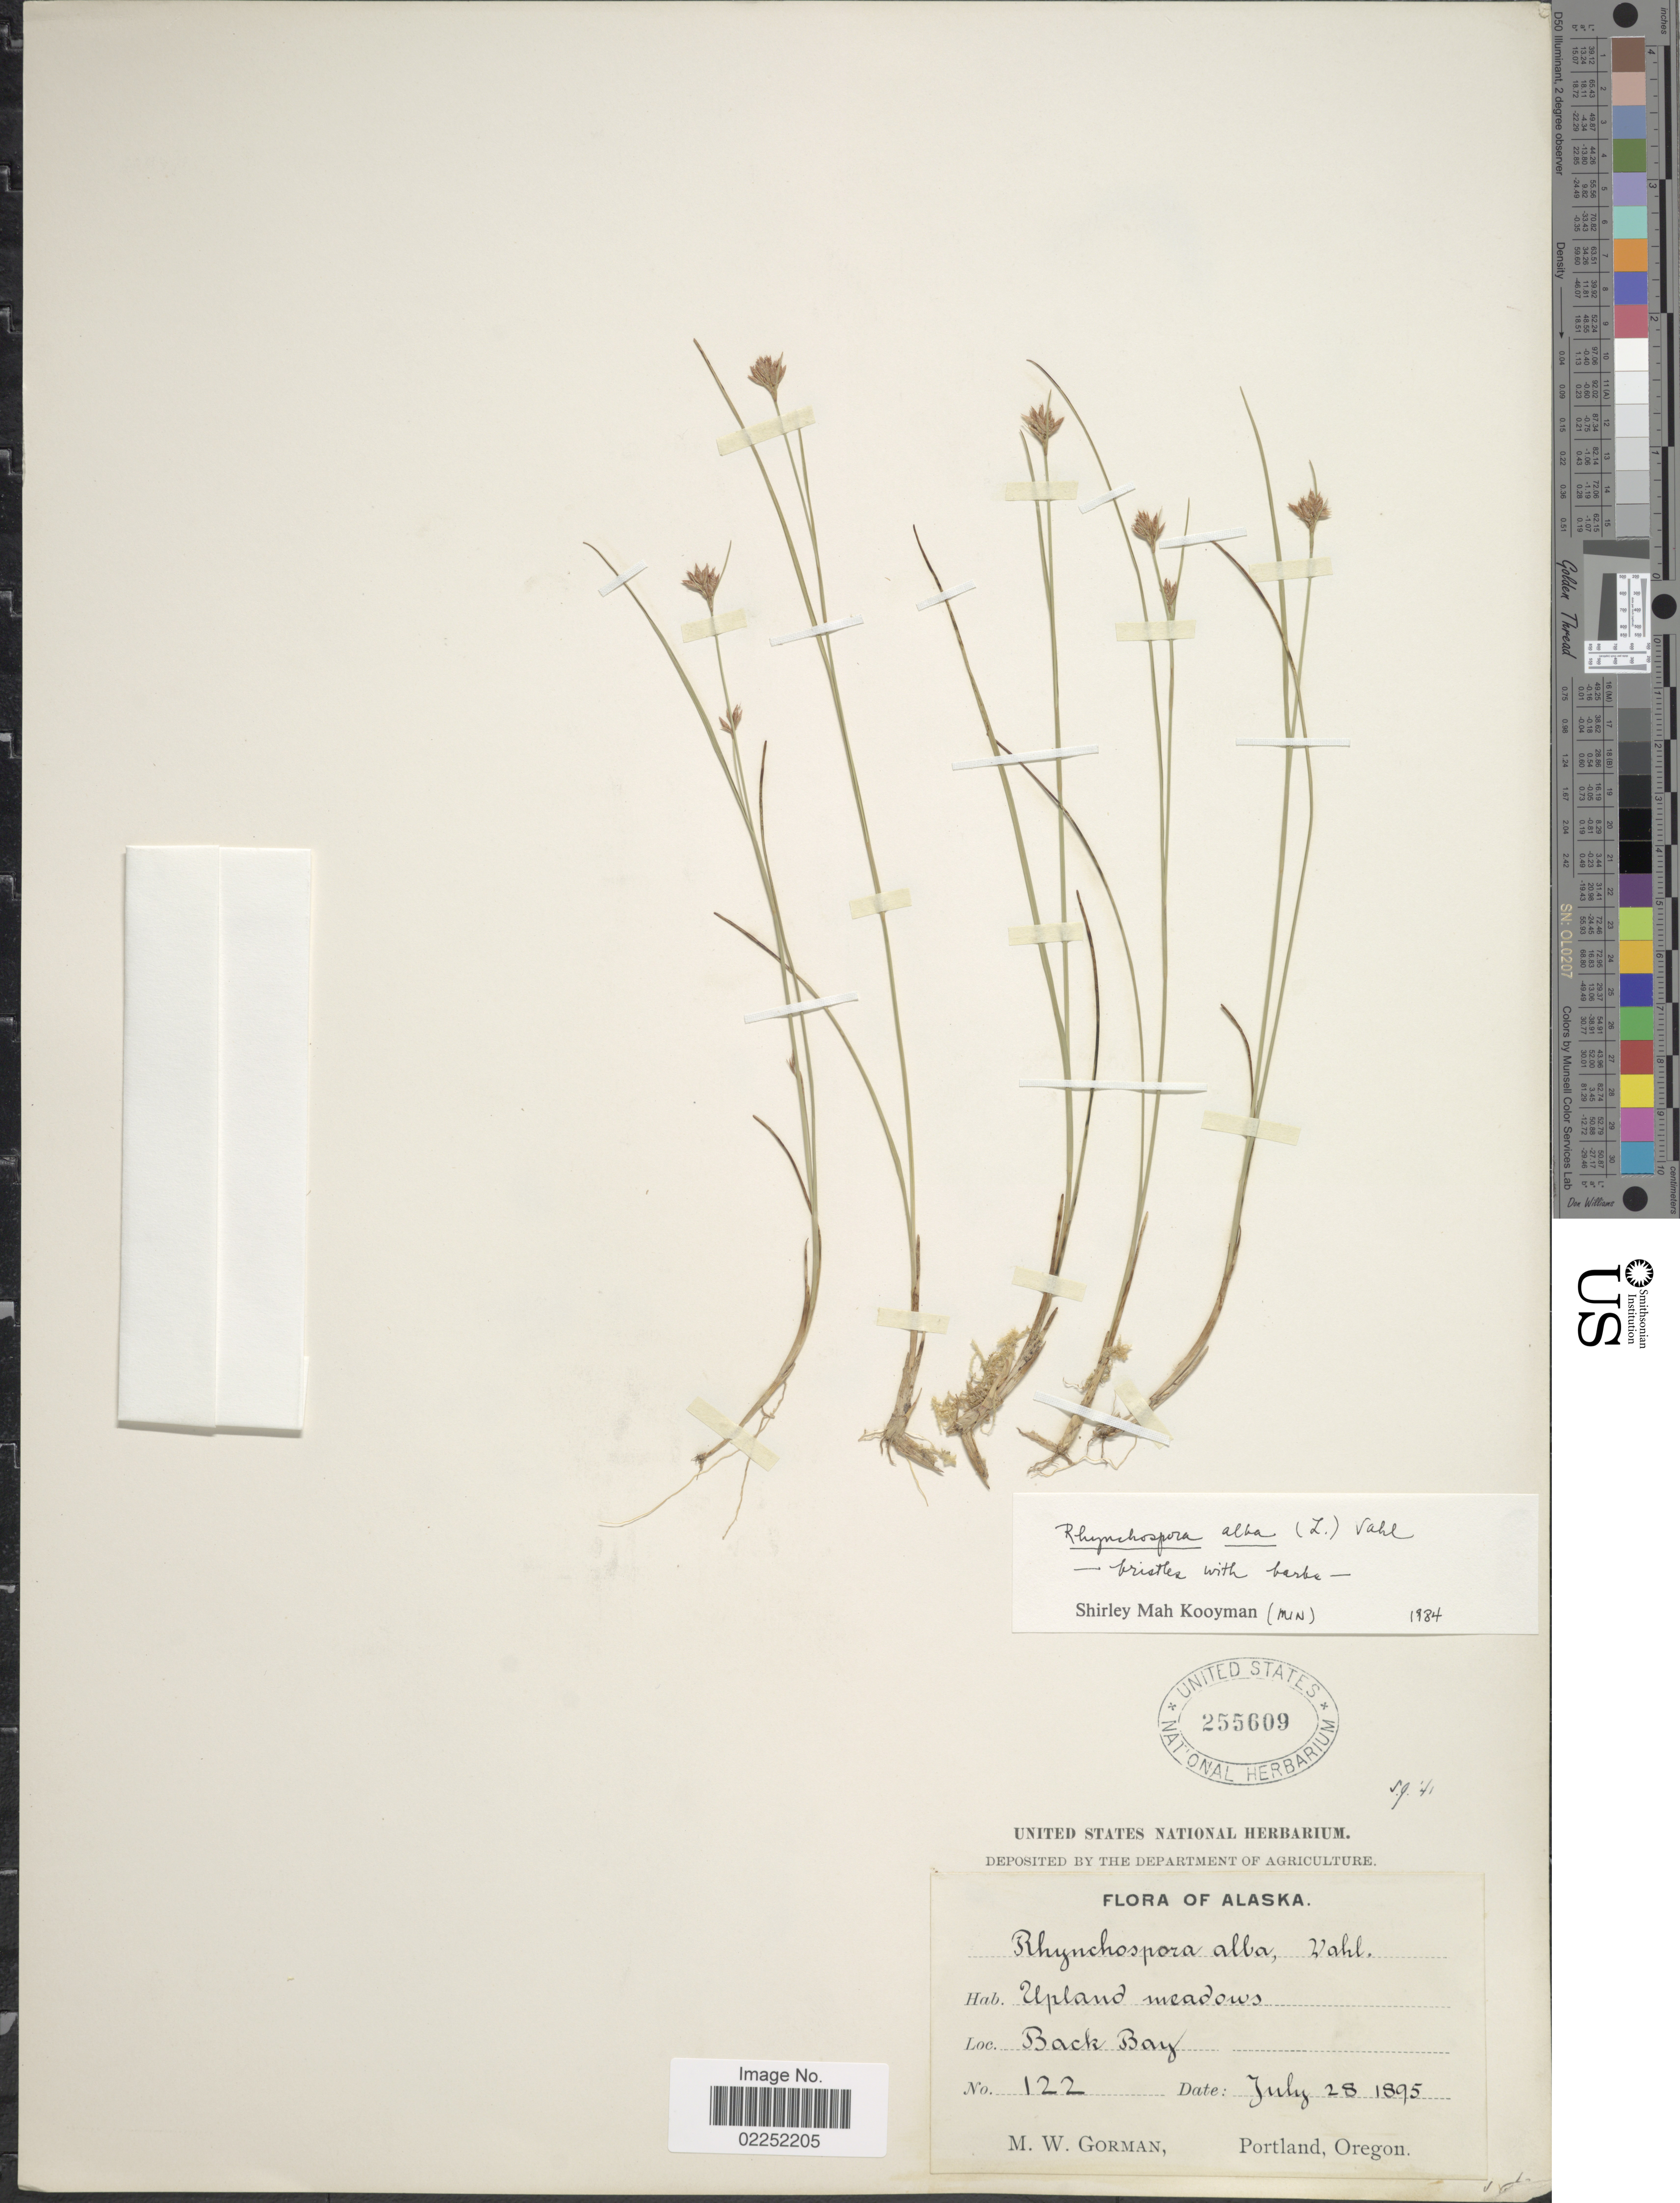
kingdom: Plantae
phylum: Tracheophyta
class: Liliopsida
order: Poales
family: Cyperaceae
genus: Rhynchospora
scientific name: Rhynchospora alba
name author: (L.) Vahl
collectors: M. W. Gorman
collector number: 122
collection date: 1895-07-28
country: United States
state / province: Alaska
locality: Upland meadows, Back Bay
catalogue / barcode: US 255609